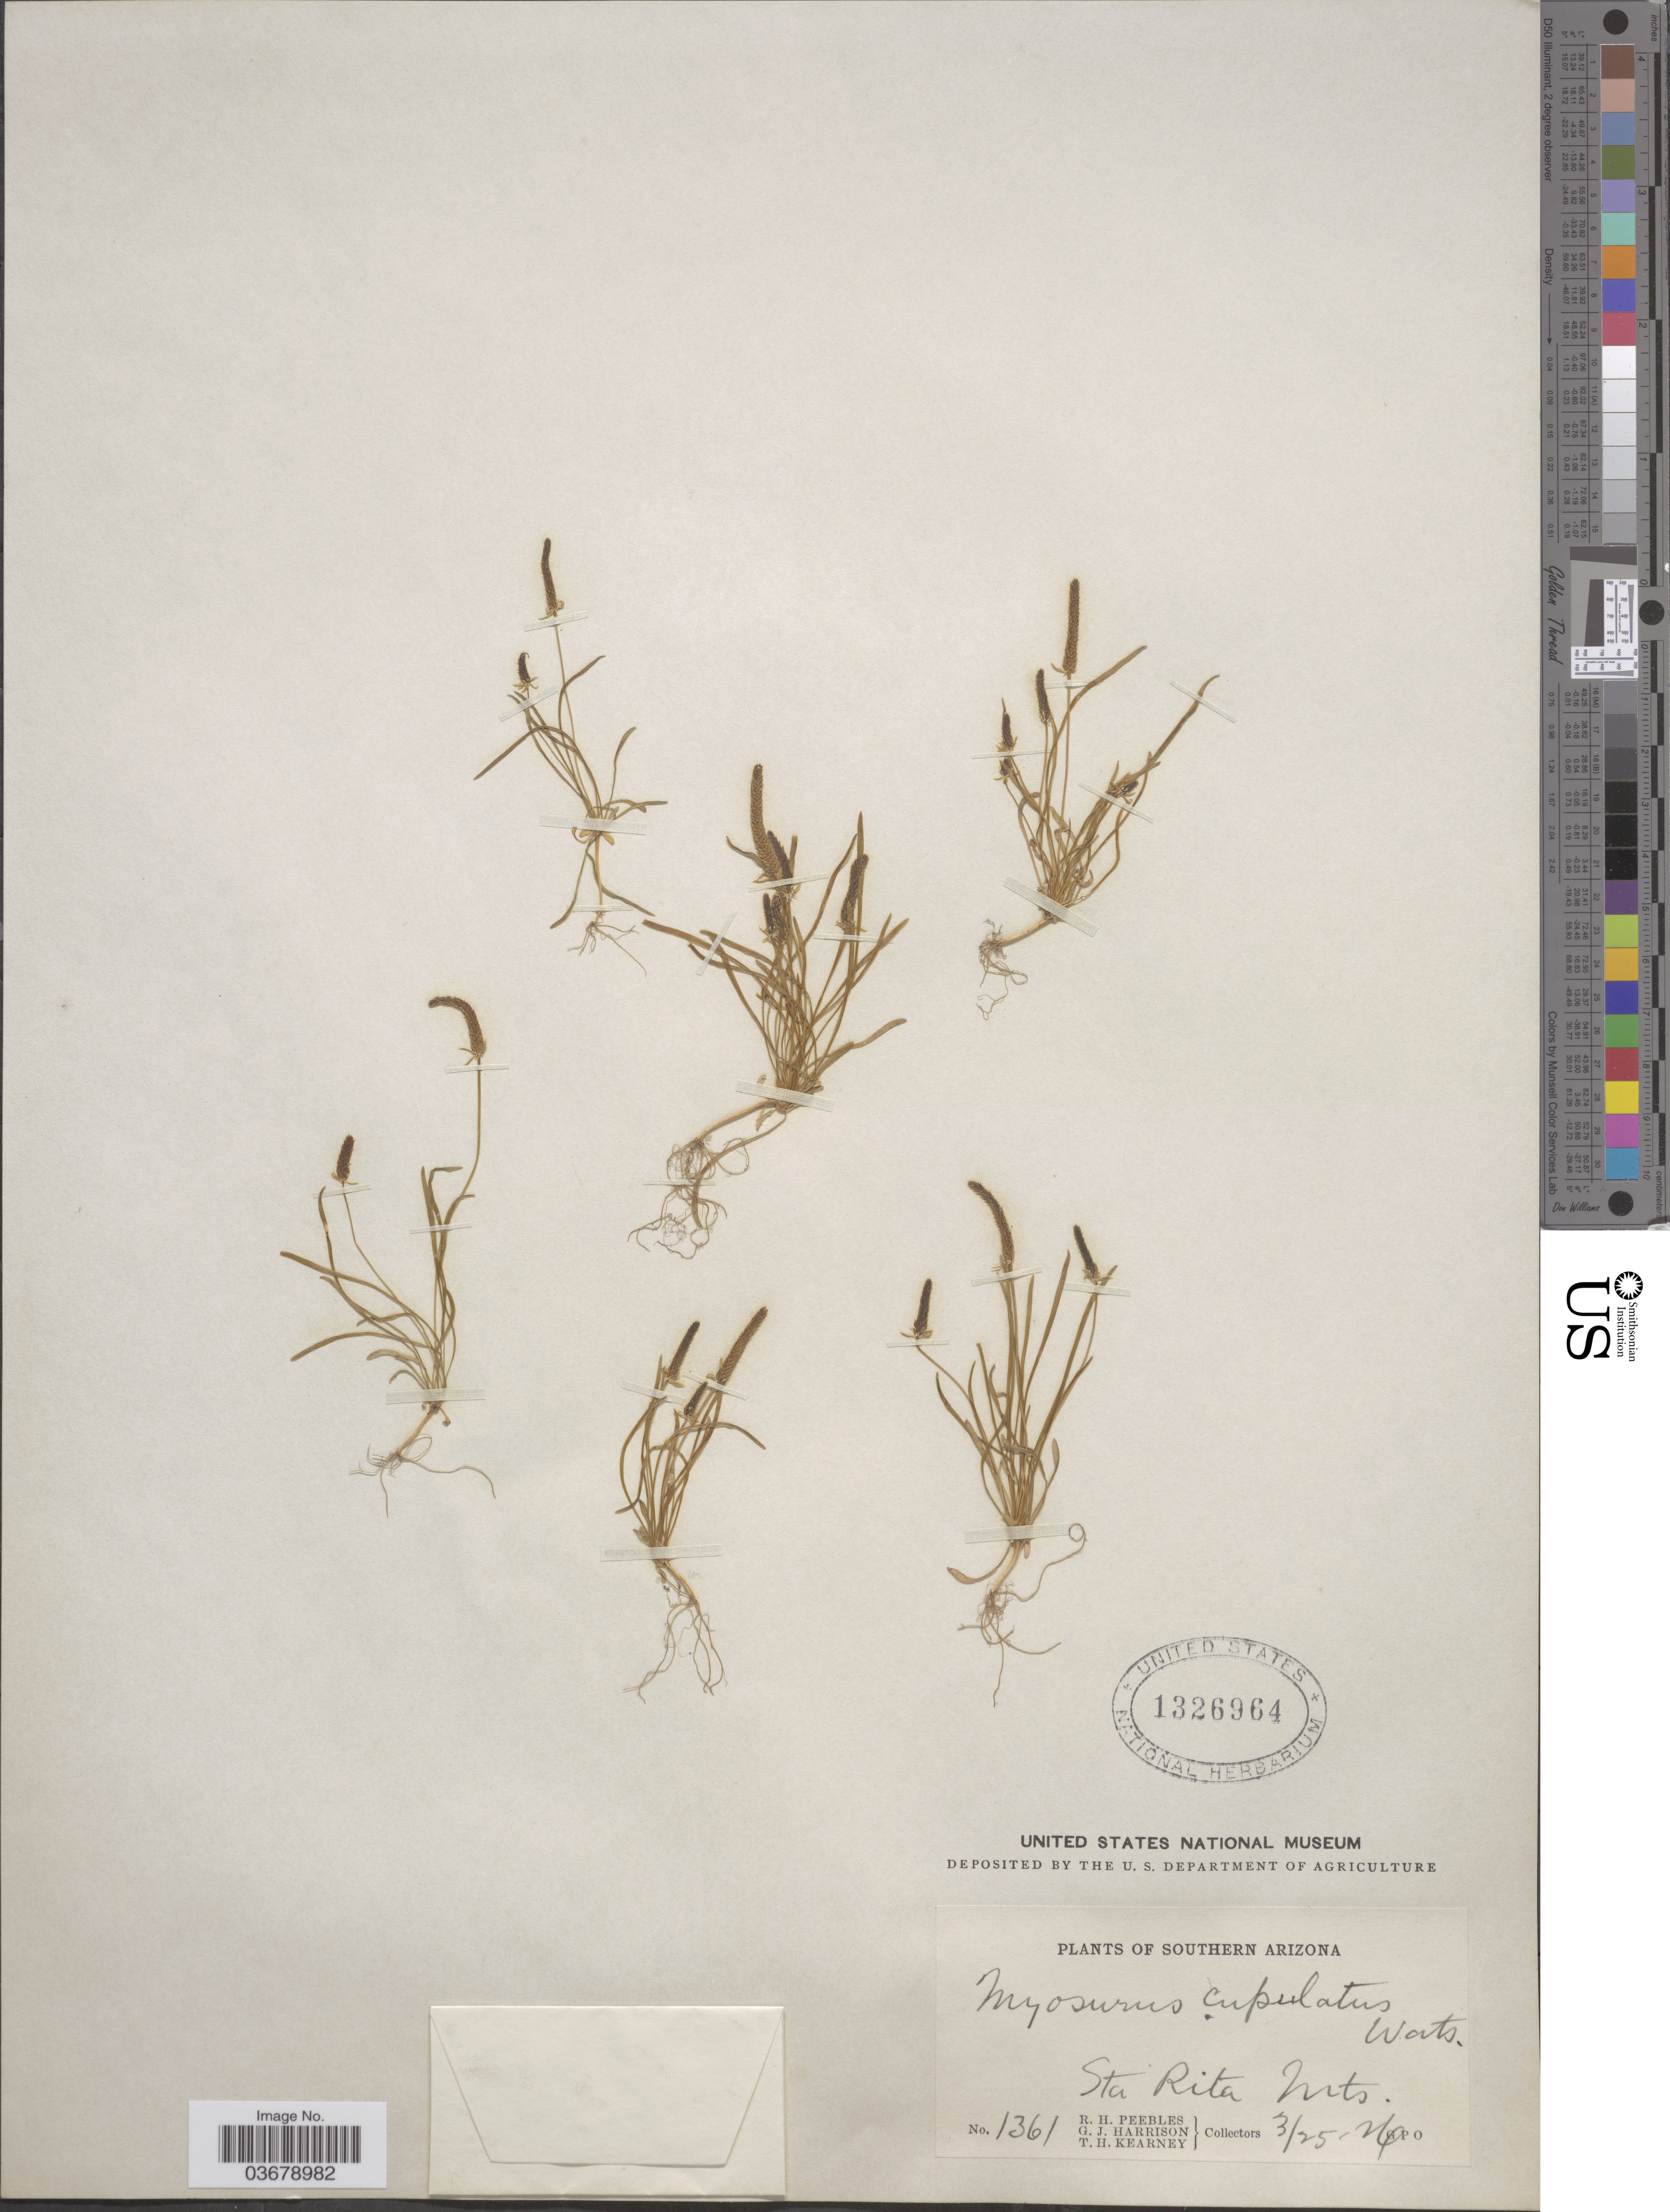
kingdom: Plantae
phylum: Tracheophyta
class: Magnoliopsida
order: Ranunculales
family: Ranunculaceae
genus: Myosurus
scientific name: Myosurus cupulatus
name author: S. Watson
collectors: R. H. Peebles, G. J. Harrison & T. H. Kearney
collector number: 1361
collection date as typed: Transcribed d/m/y: 25/3/26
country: United States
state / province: Arizona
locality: Southern Arizona, Sta Rita Mts.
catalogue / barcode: US 1326964